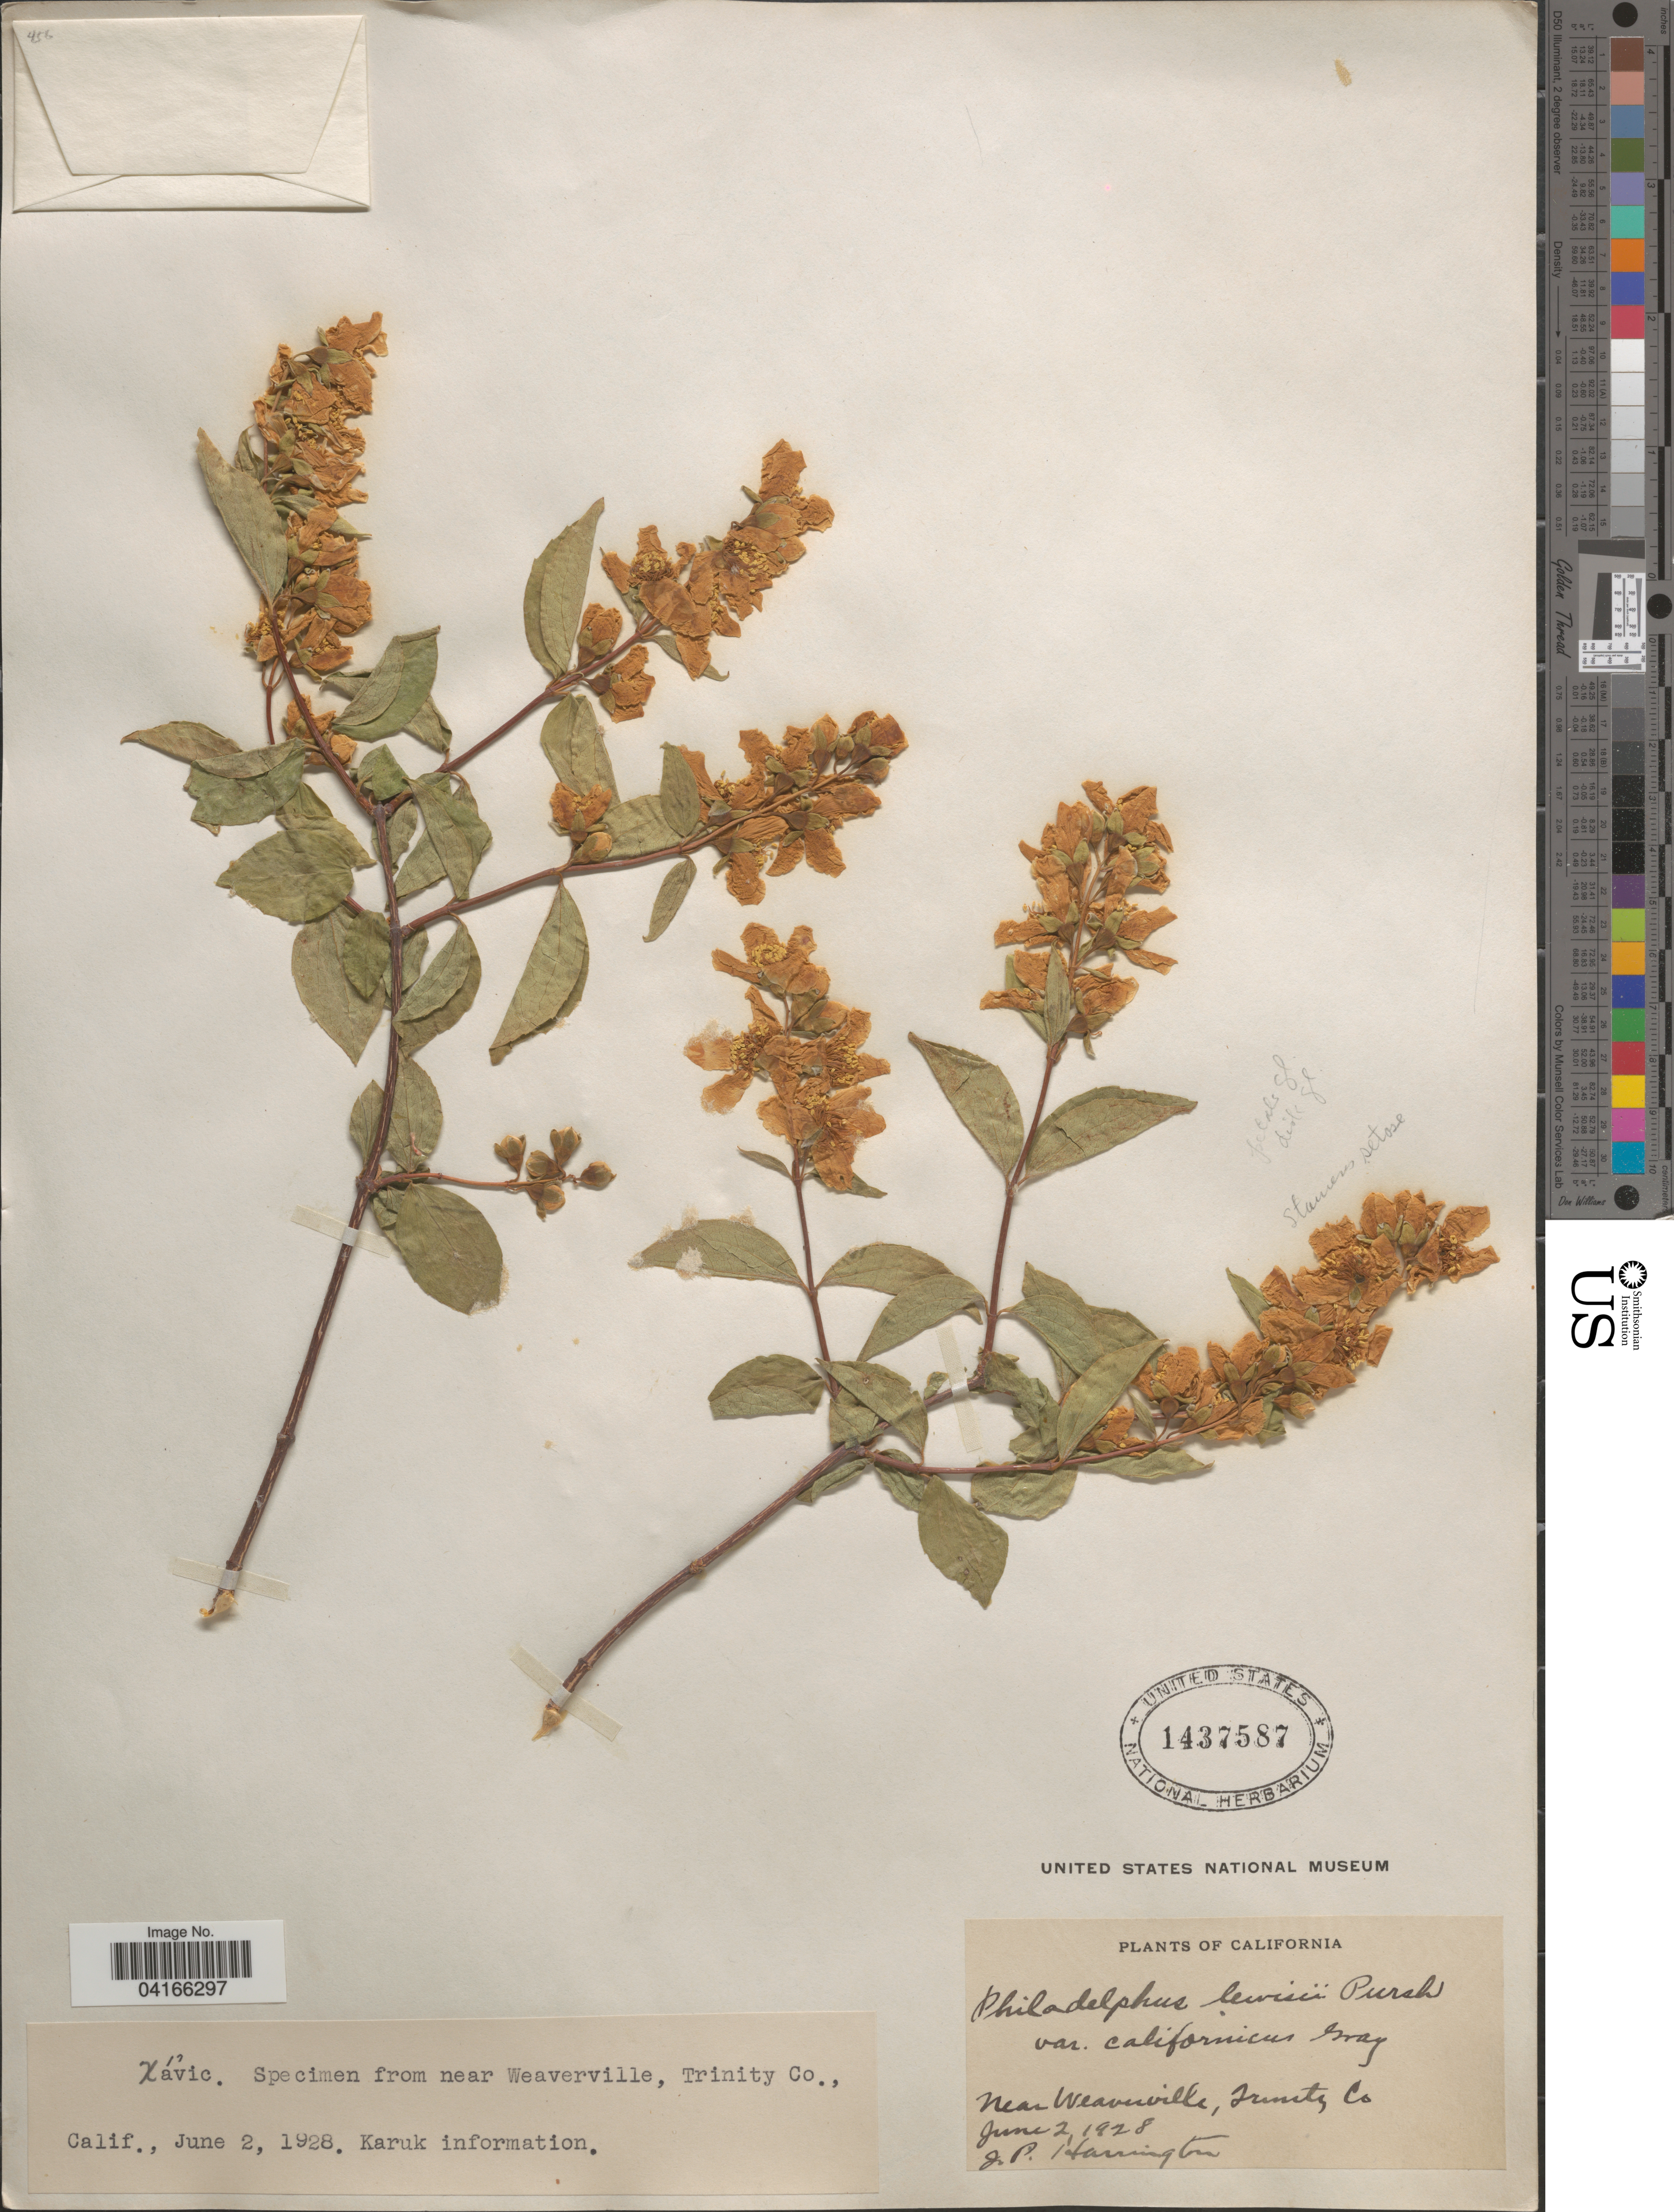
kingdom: Plantae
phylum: Tracheophyta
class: Magnoliopsida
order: Cornales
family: Hydrangeaceae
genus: Philadelphus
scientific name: Philadelphus lewisii var. californicus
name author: (Benth.) A. Gray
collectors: J. Harrington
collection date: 1928-06-02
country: United States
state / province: California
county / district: Trinity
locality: Near Weaverville, Trinity Co.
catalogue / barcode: US 1437587